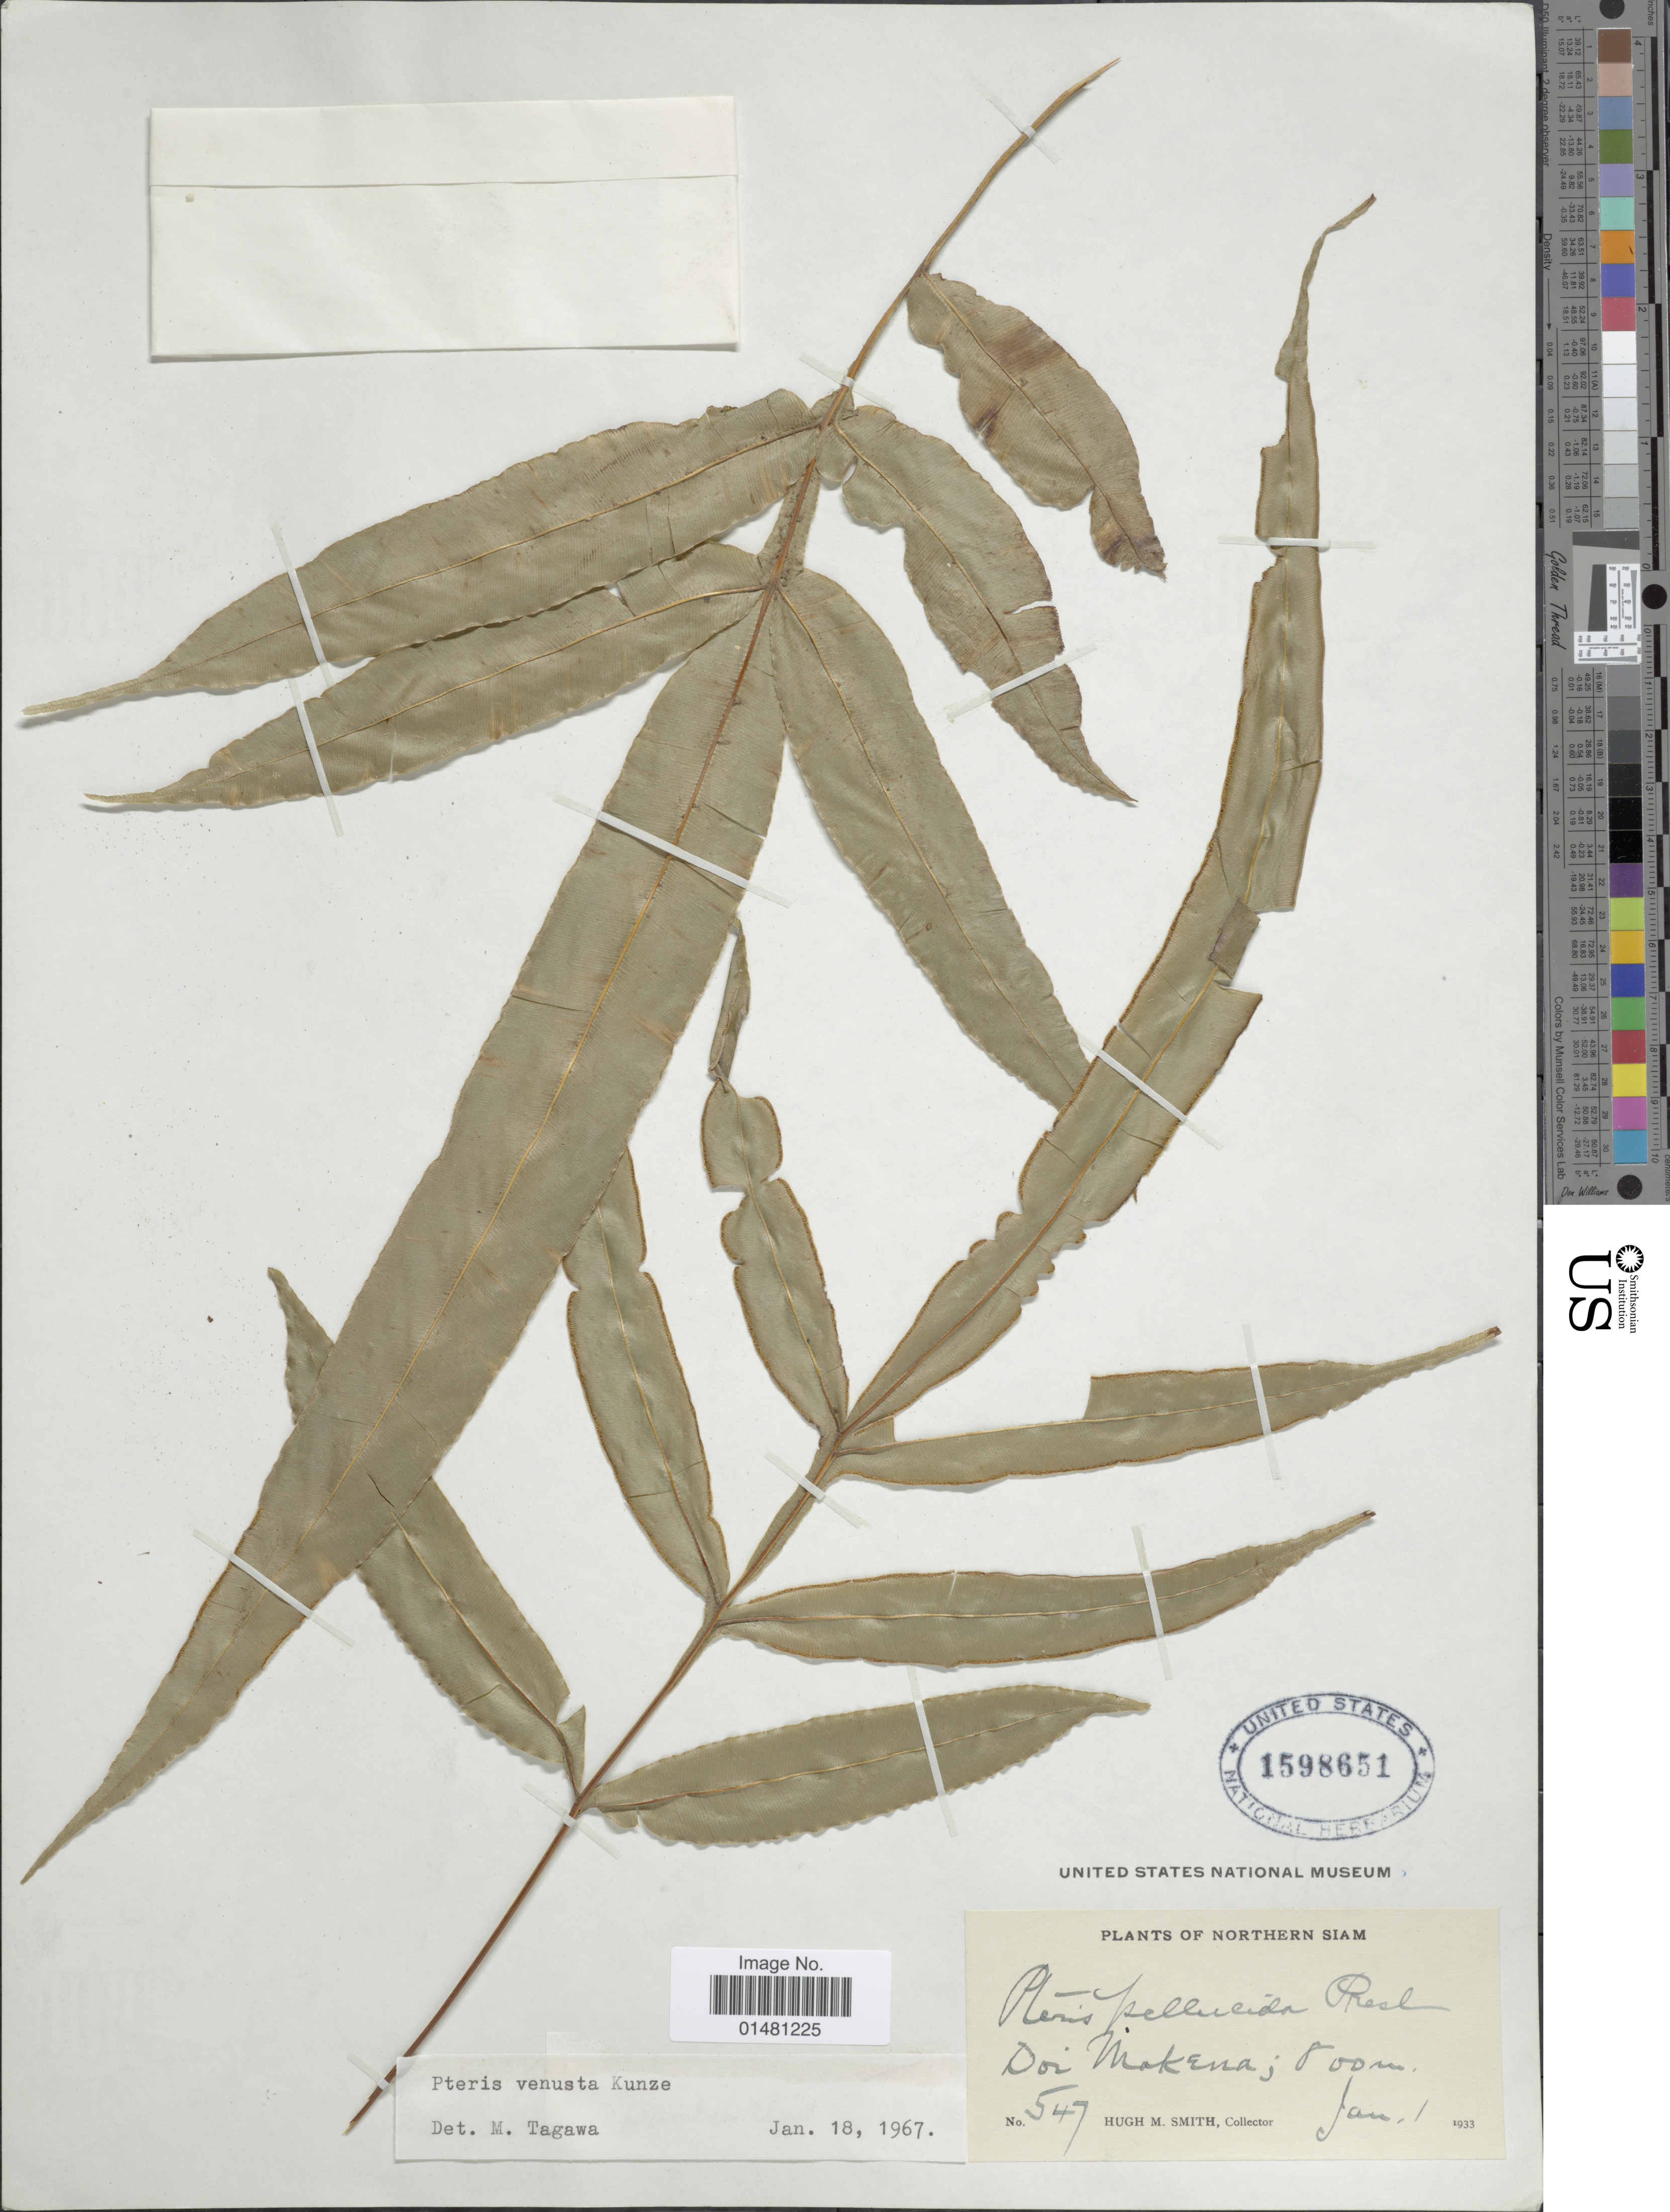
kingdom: Plantae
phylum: Tracheophyta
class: Polypodiopsida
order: Polypodiales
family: Pteridaceae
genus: Pteris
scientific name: Pteris venusta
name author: Kunze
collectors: H. M. Smith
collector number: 547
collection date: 1933-01-01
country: Thailand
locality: Northern Siam, Doi Makena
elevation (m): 800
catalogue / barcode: US 1598651